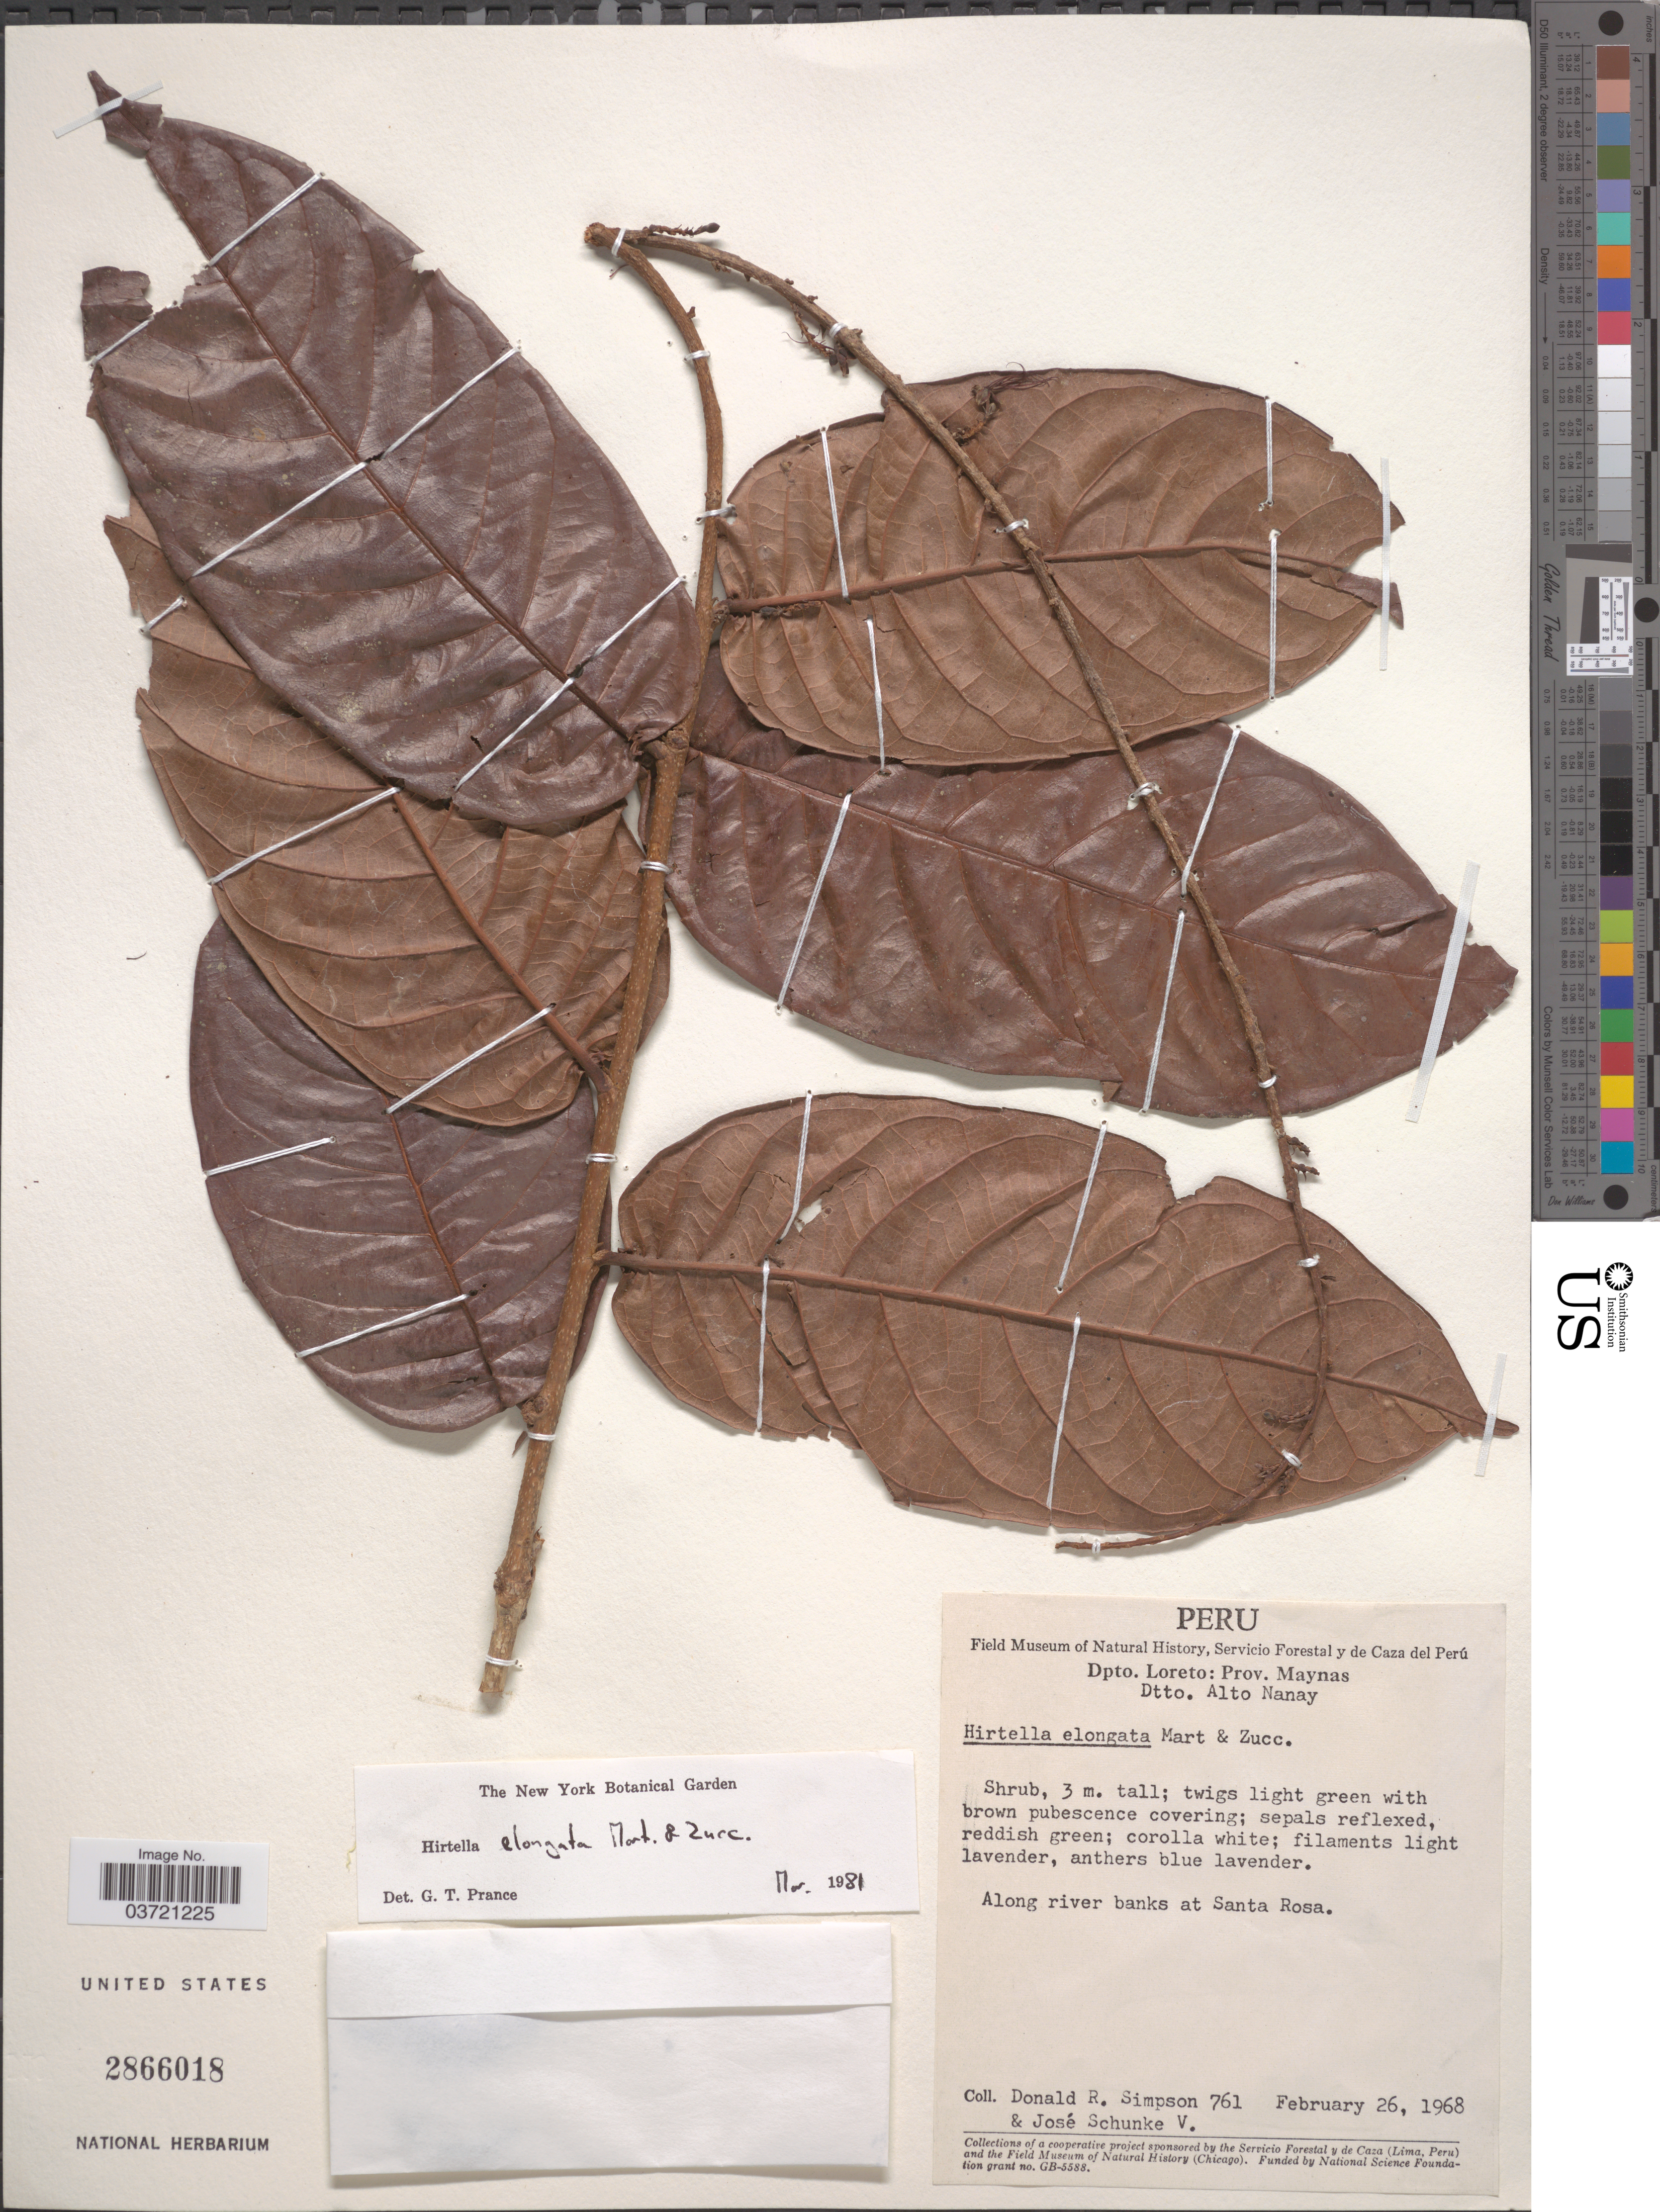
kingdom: Plantae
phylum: Tracheophyta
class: Magnoliopsida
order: Malpighiales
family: Chrysobalanaceae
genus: Hirtella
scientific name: Hirtella elongata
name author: Mart. & Zucc.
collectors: D. R. Simpson & J. Schunke Vigo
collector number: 761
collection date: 1968-02-26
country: Peru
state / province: Loreto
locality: Dpto. Loreto: Prov. Maynas. Dtto. Alto Nanay. Along river banks at Santa Rosa.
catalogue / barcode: US 2866018